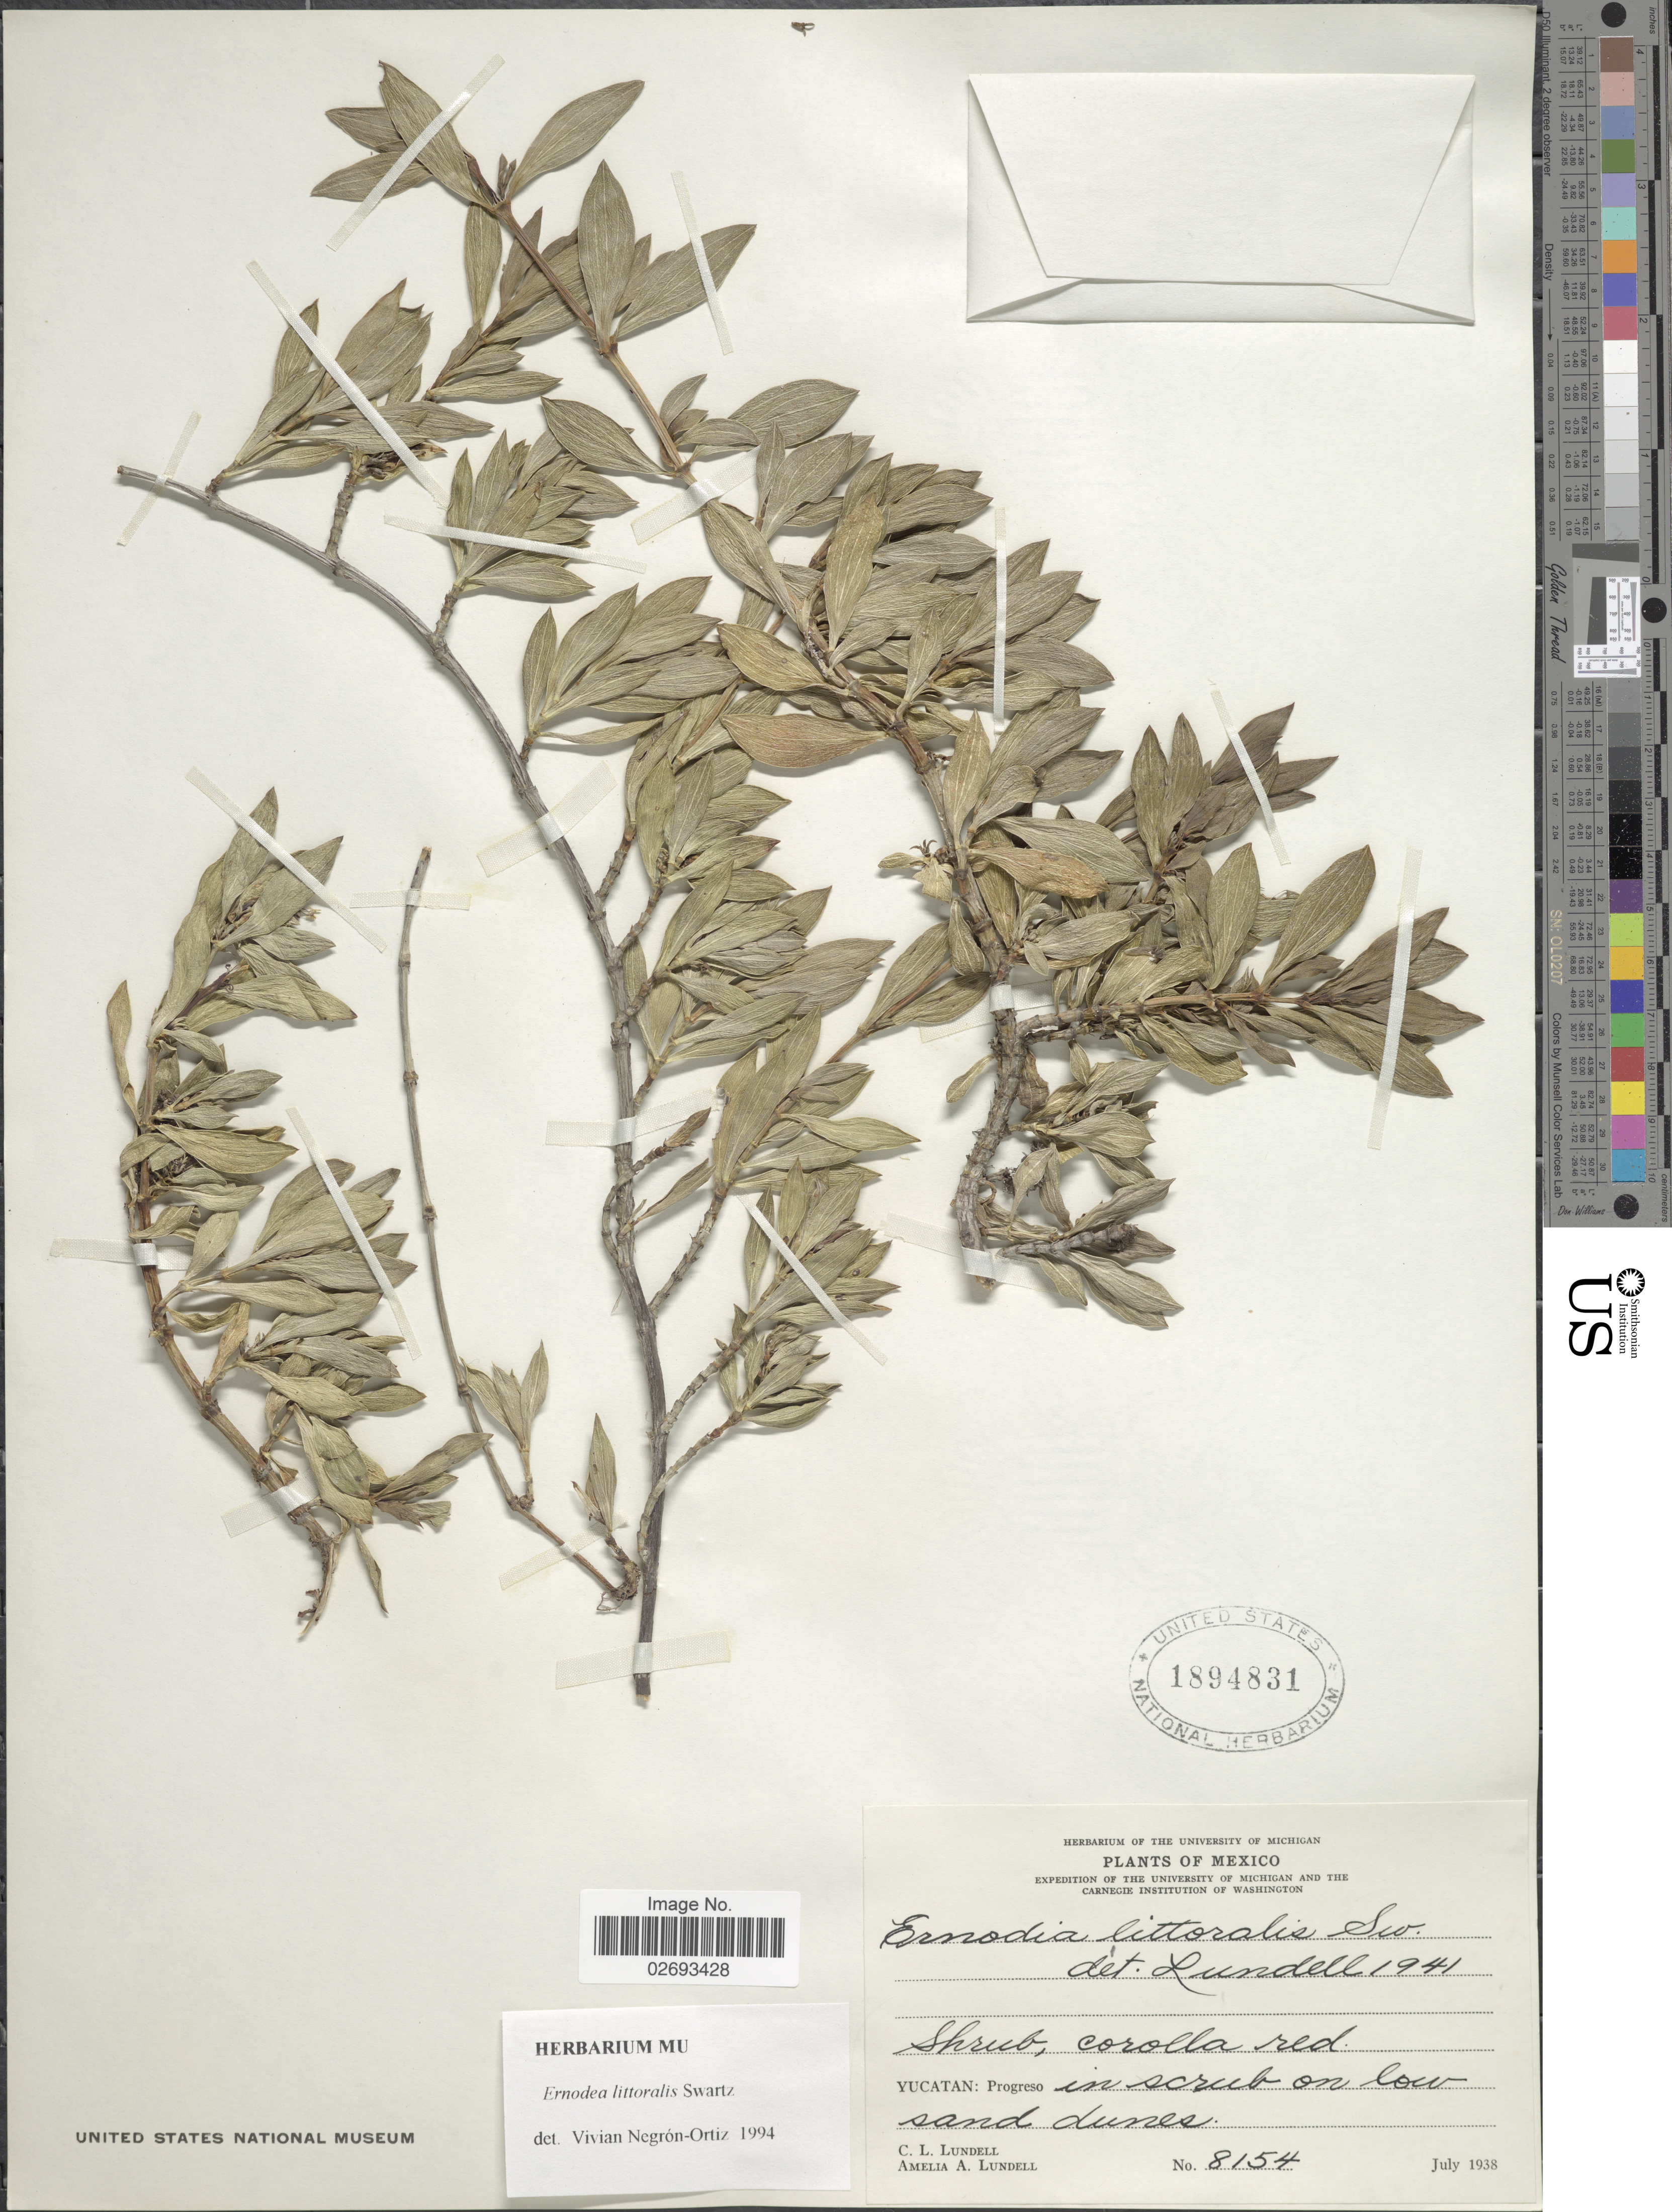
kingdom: Plantae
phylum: Tracheophyta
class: Magnoliopsida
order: Gentianales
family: Rubiaceae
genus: Ernodea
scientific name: Ernodea littoralis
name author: Sw.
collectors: C. L. Lundell & A. A. Lundell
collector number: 8154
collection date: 1938-07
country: Mexico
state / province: Yucatán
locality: Progreso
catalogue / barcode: US 1894831